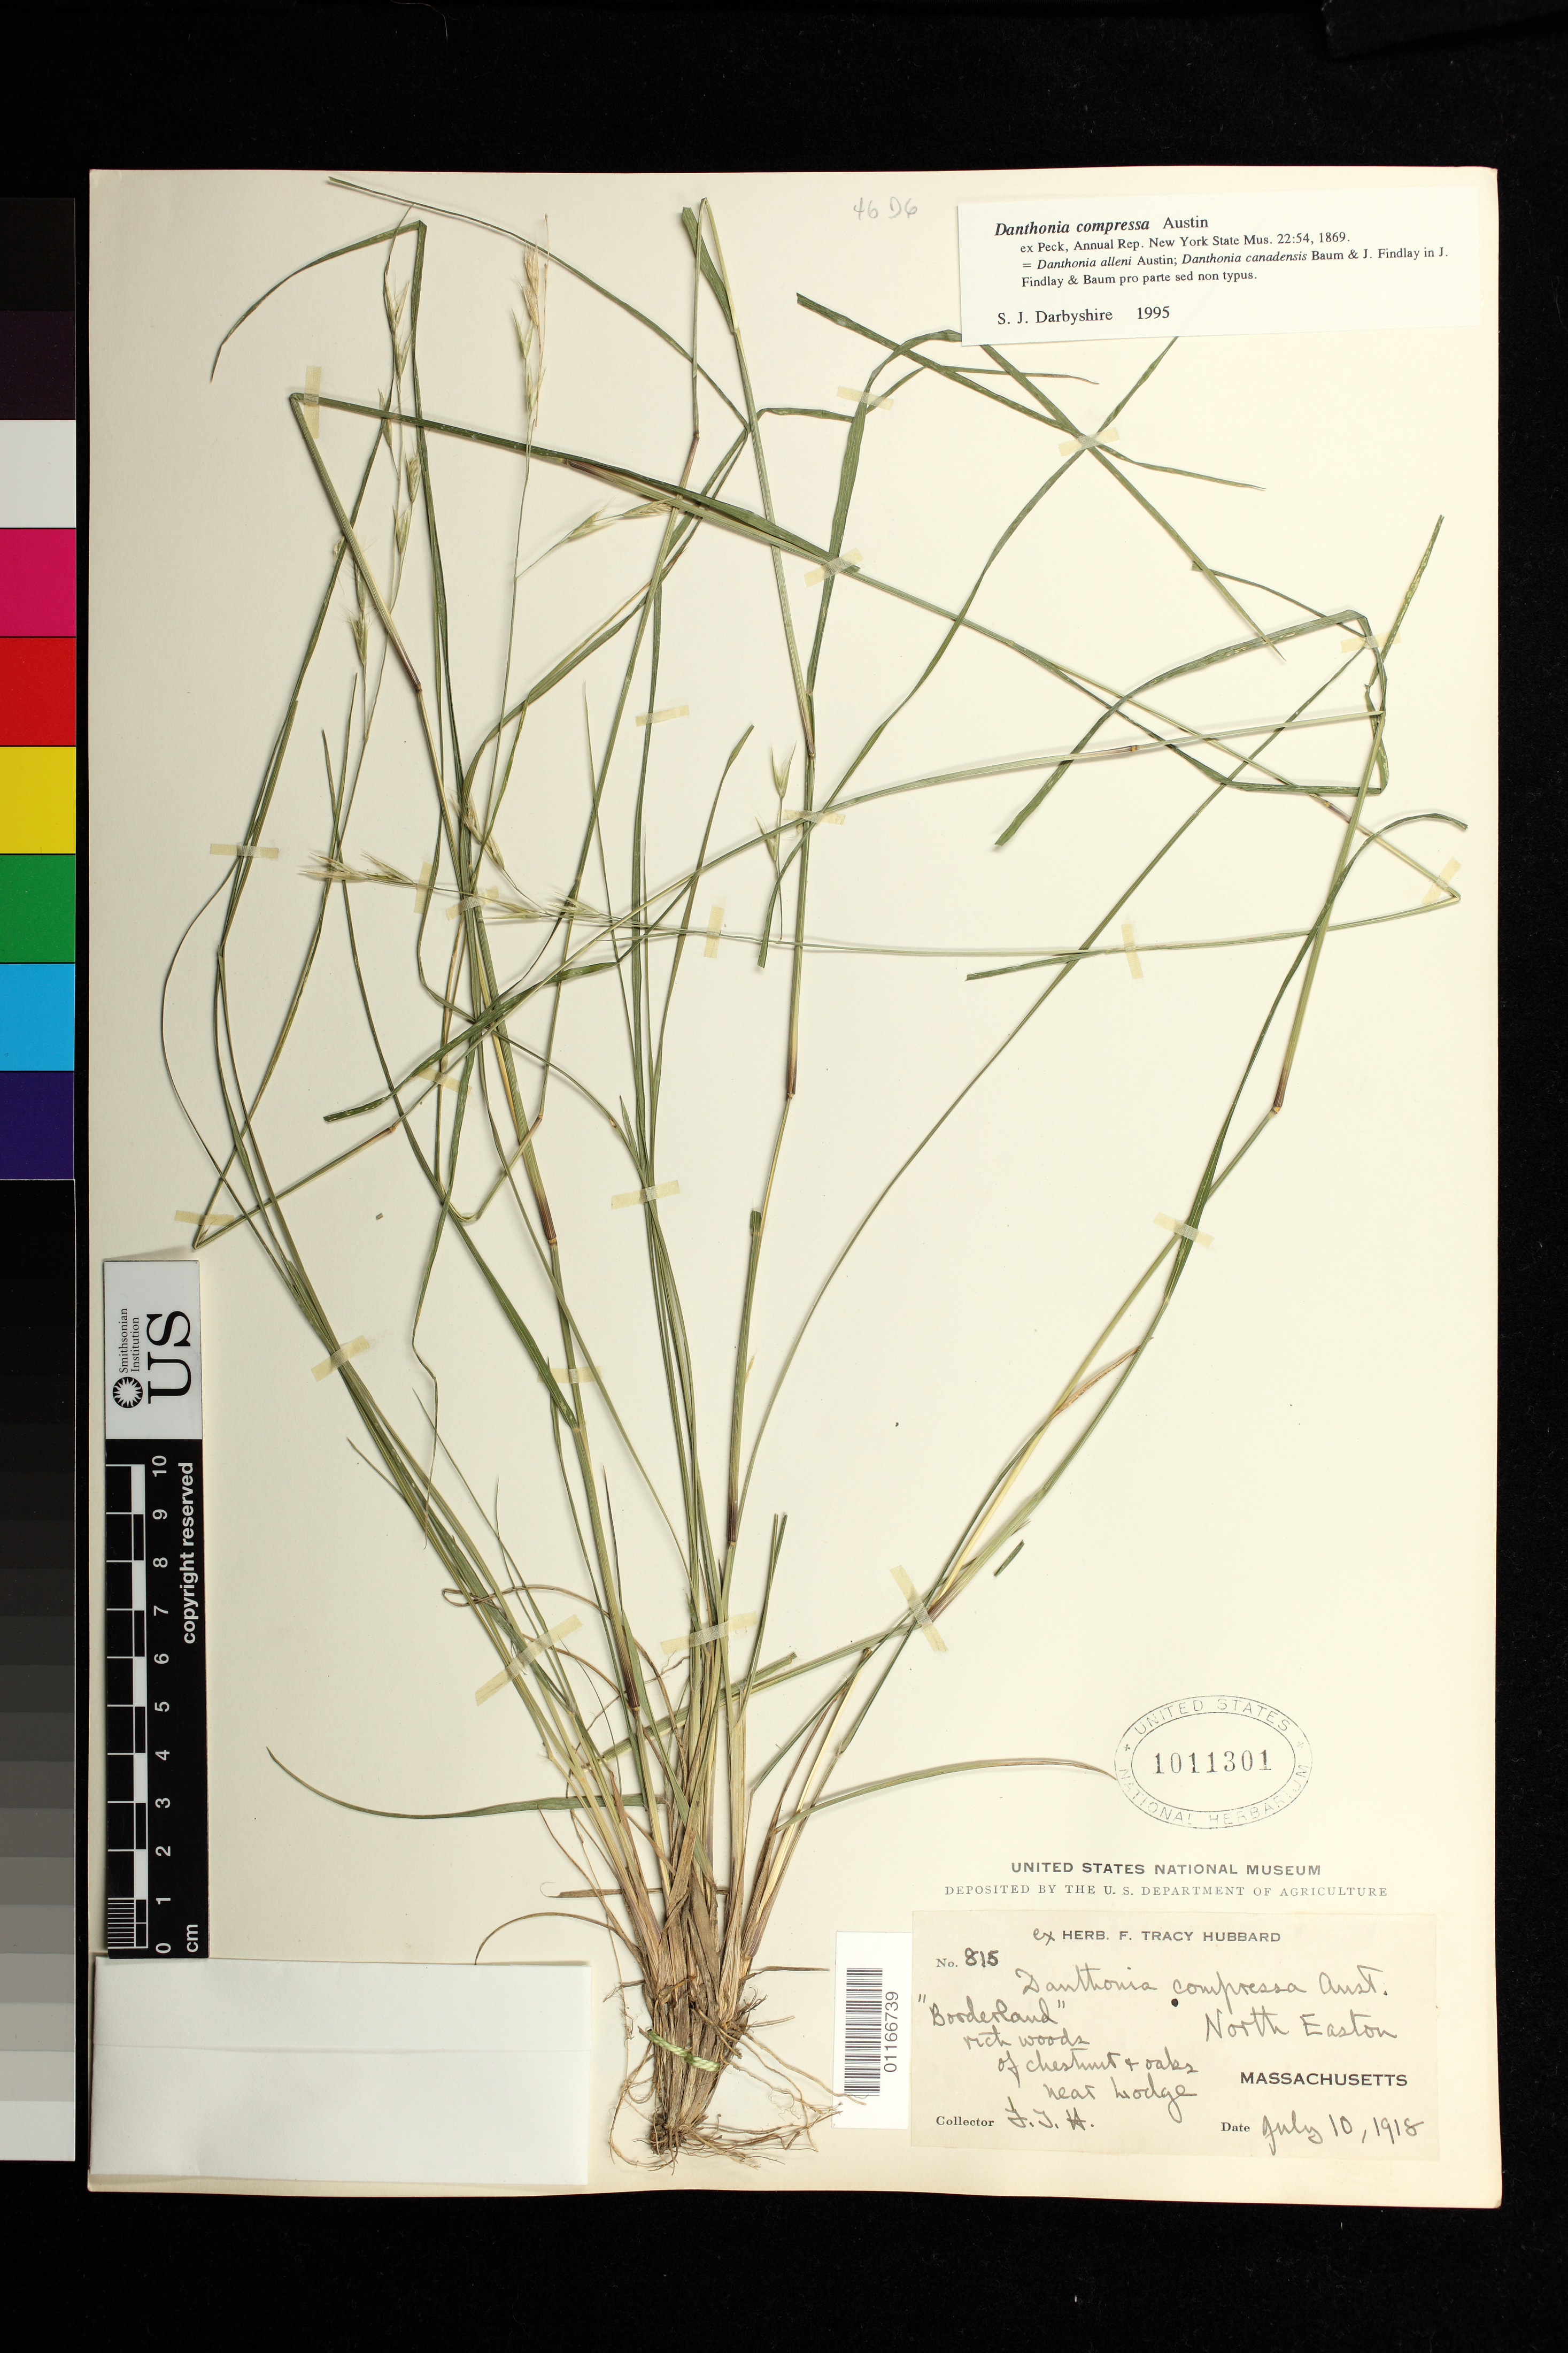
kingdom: Plantae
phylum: Tracheophyta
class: Liliopsida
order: Poales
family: Poaceae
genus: Danthonia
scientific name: Danthonia compressa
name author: Austin in F. Peck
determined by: Darbyshire, S. J.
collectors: F. T. Hubbard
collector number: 815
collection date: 1918-07-10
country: United States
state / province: Massachusetts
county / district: Bristol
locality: North Easton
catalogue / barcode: US 1011301